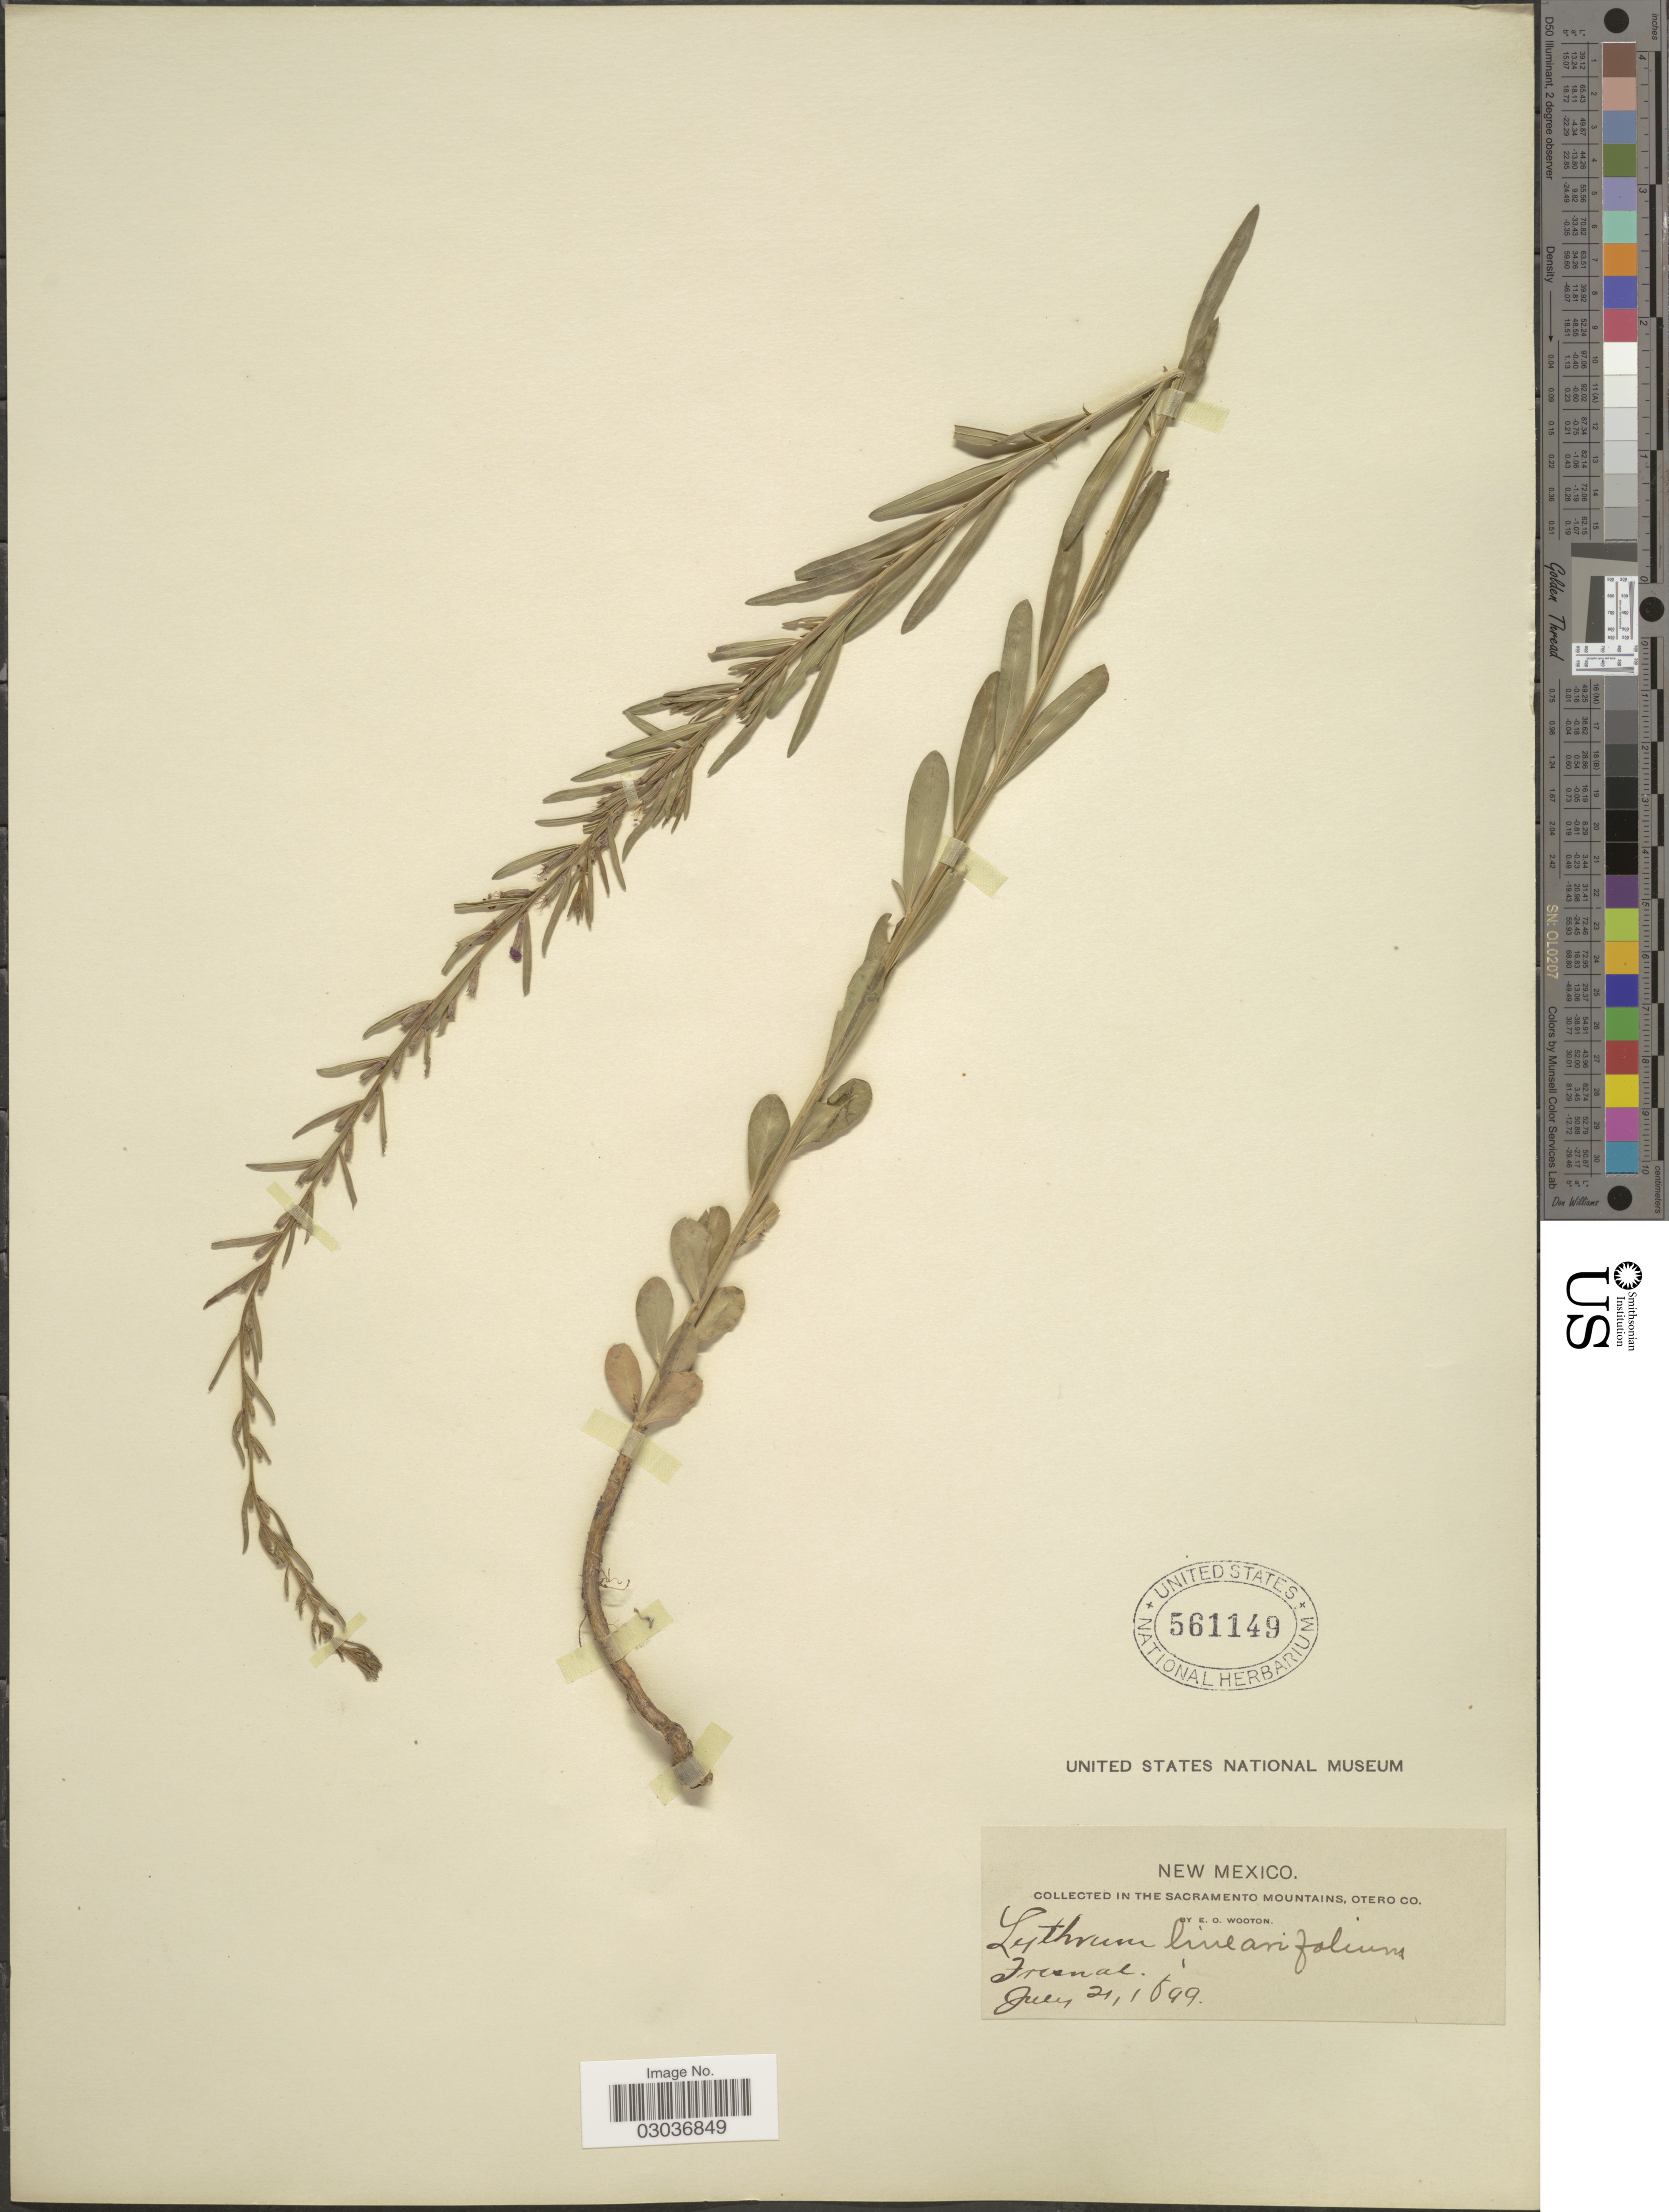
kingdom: Plantae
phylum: Tracheophyta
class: Magnoliopsida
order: Myrtales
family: Lythraceae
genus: Lythrum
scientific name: Lythrum californicum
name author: Torr. & A. Gray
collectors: E. O. Wooton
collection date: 1899-07-21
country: United States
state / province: New Mexico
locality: Collected in the Sacramento Mountains, Otero Co. Fresnal.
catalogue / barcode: US 561149